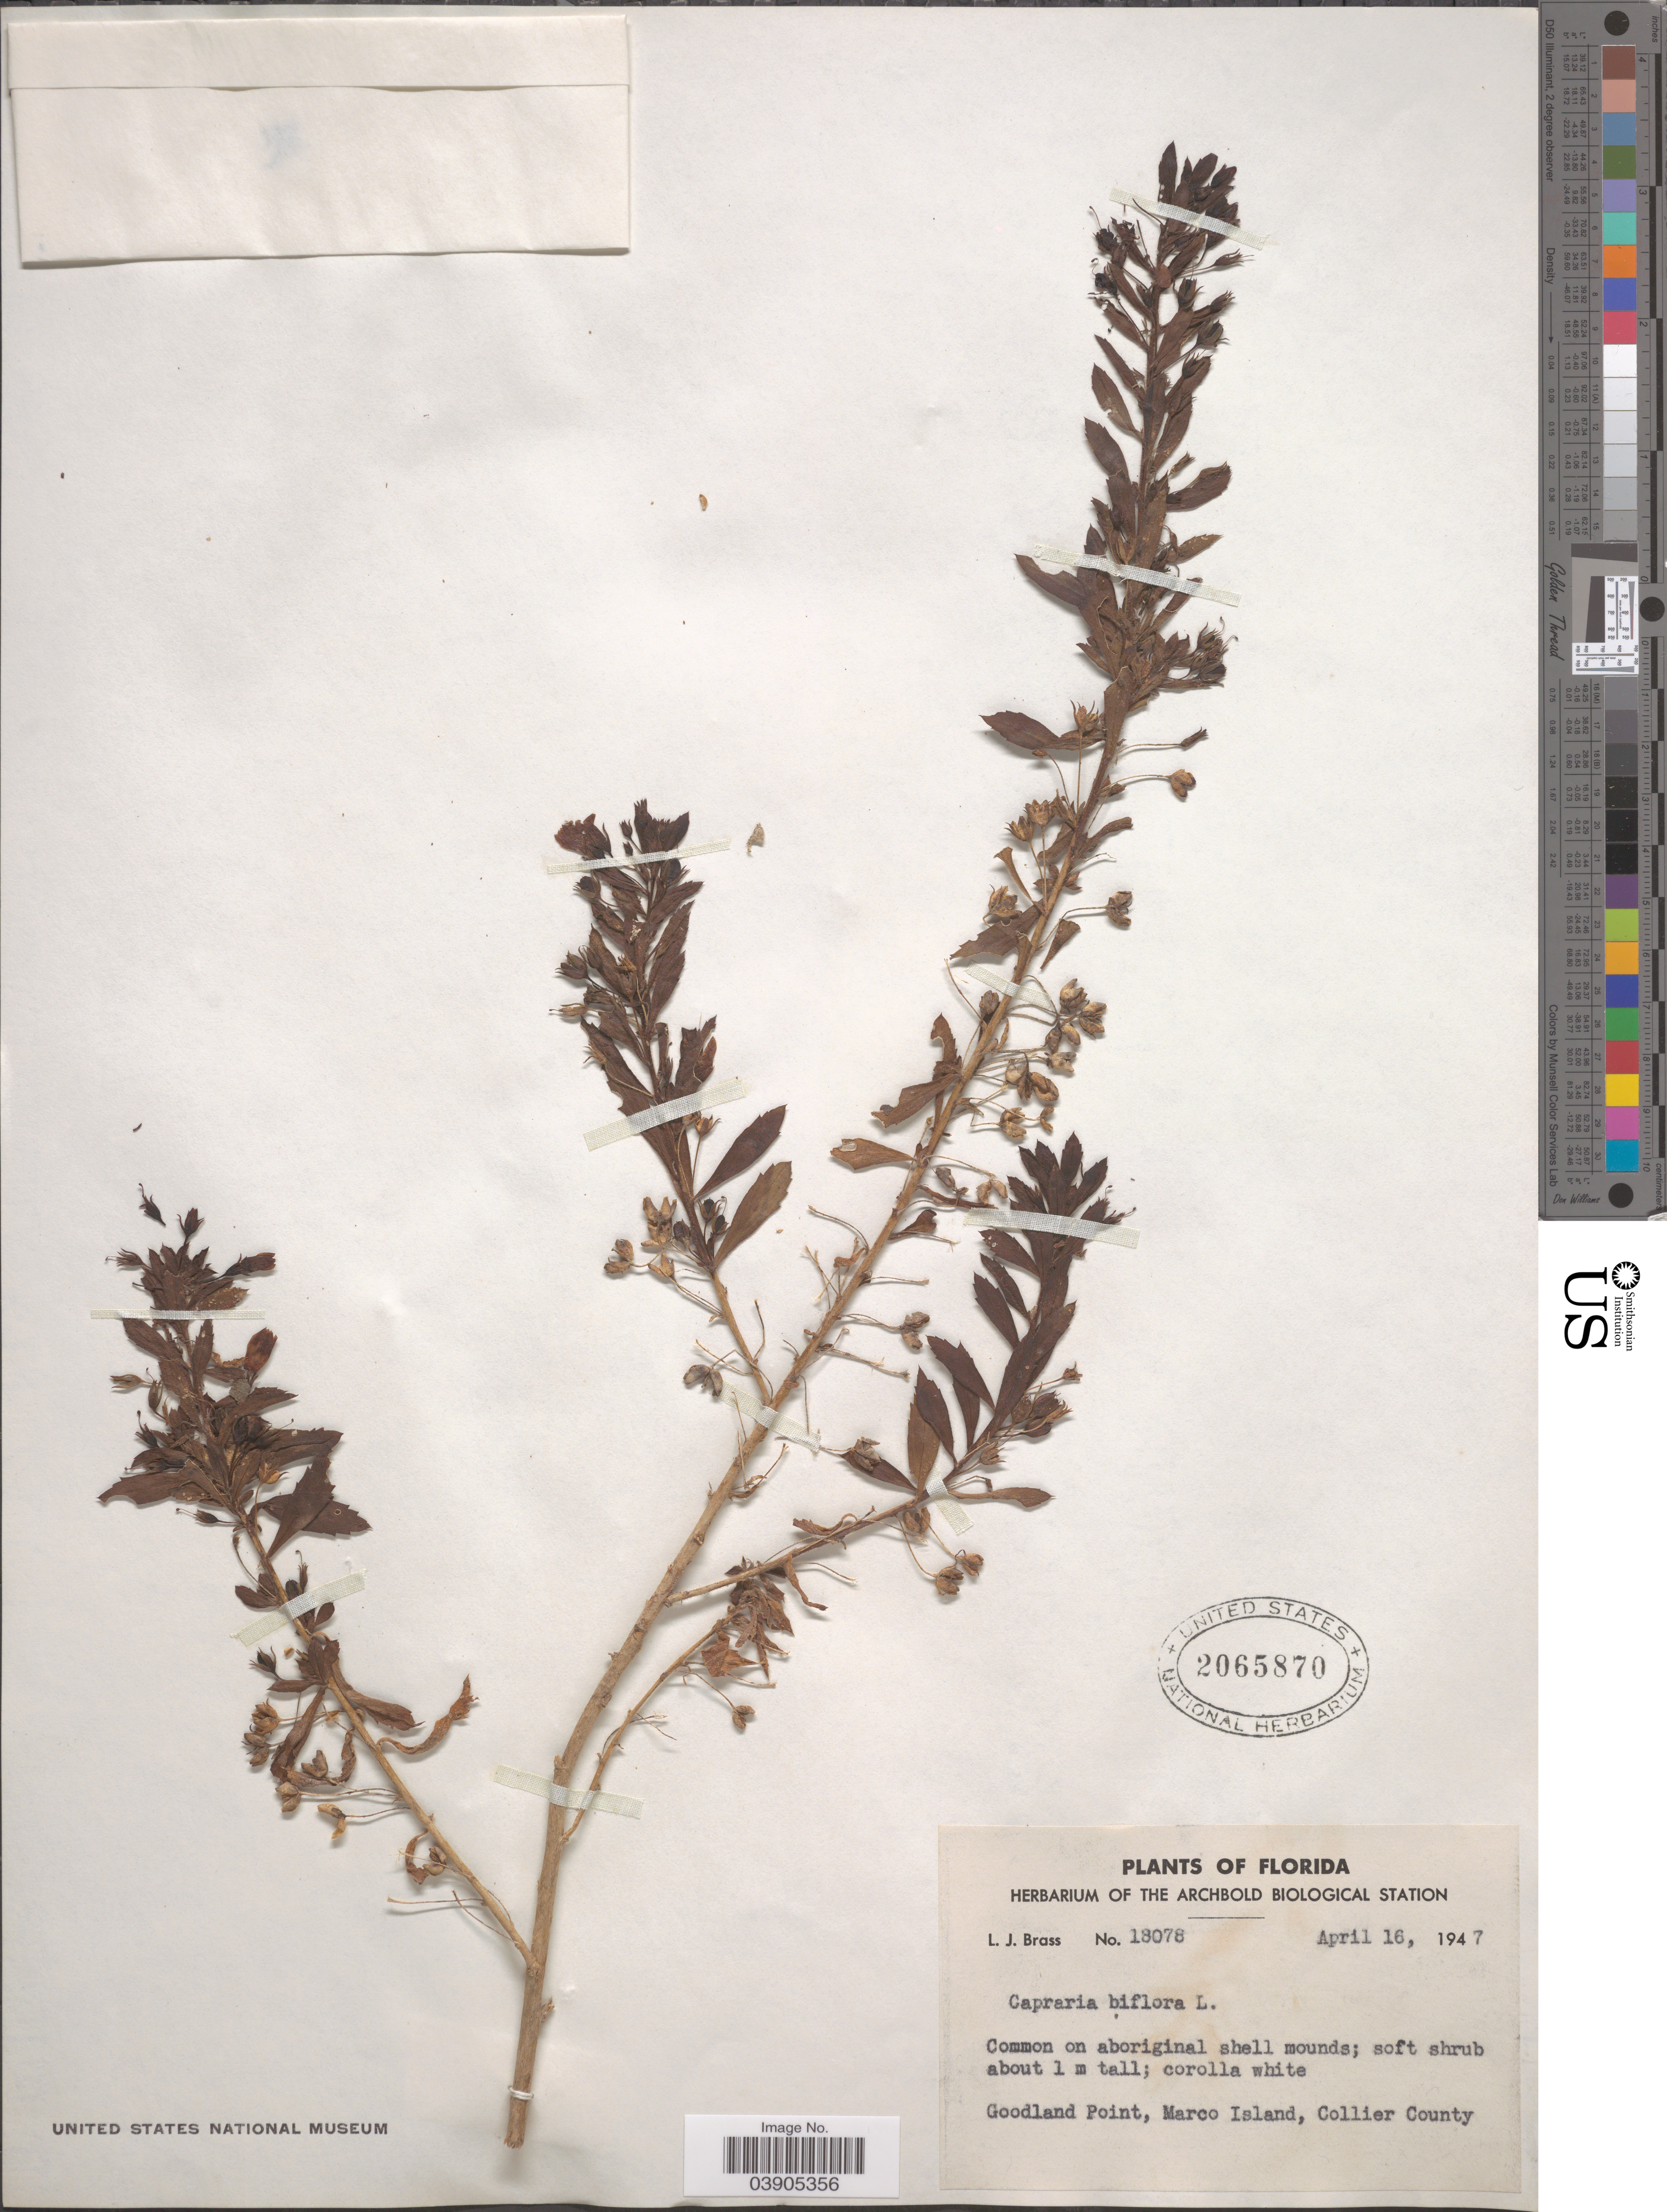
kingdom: Plantae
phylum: Tracheophyta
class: Magnoliopsida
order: Lamiales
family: Scrophulariaceae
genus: Capraria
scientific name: Capraria biflora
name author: L.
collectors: L. J. Brass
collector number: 18078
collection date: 1947-04-16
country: United States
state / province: Florida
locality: Goodland Point, Marco Island, Collier County.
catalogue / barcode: US 2065870